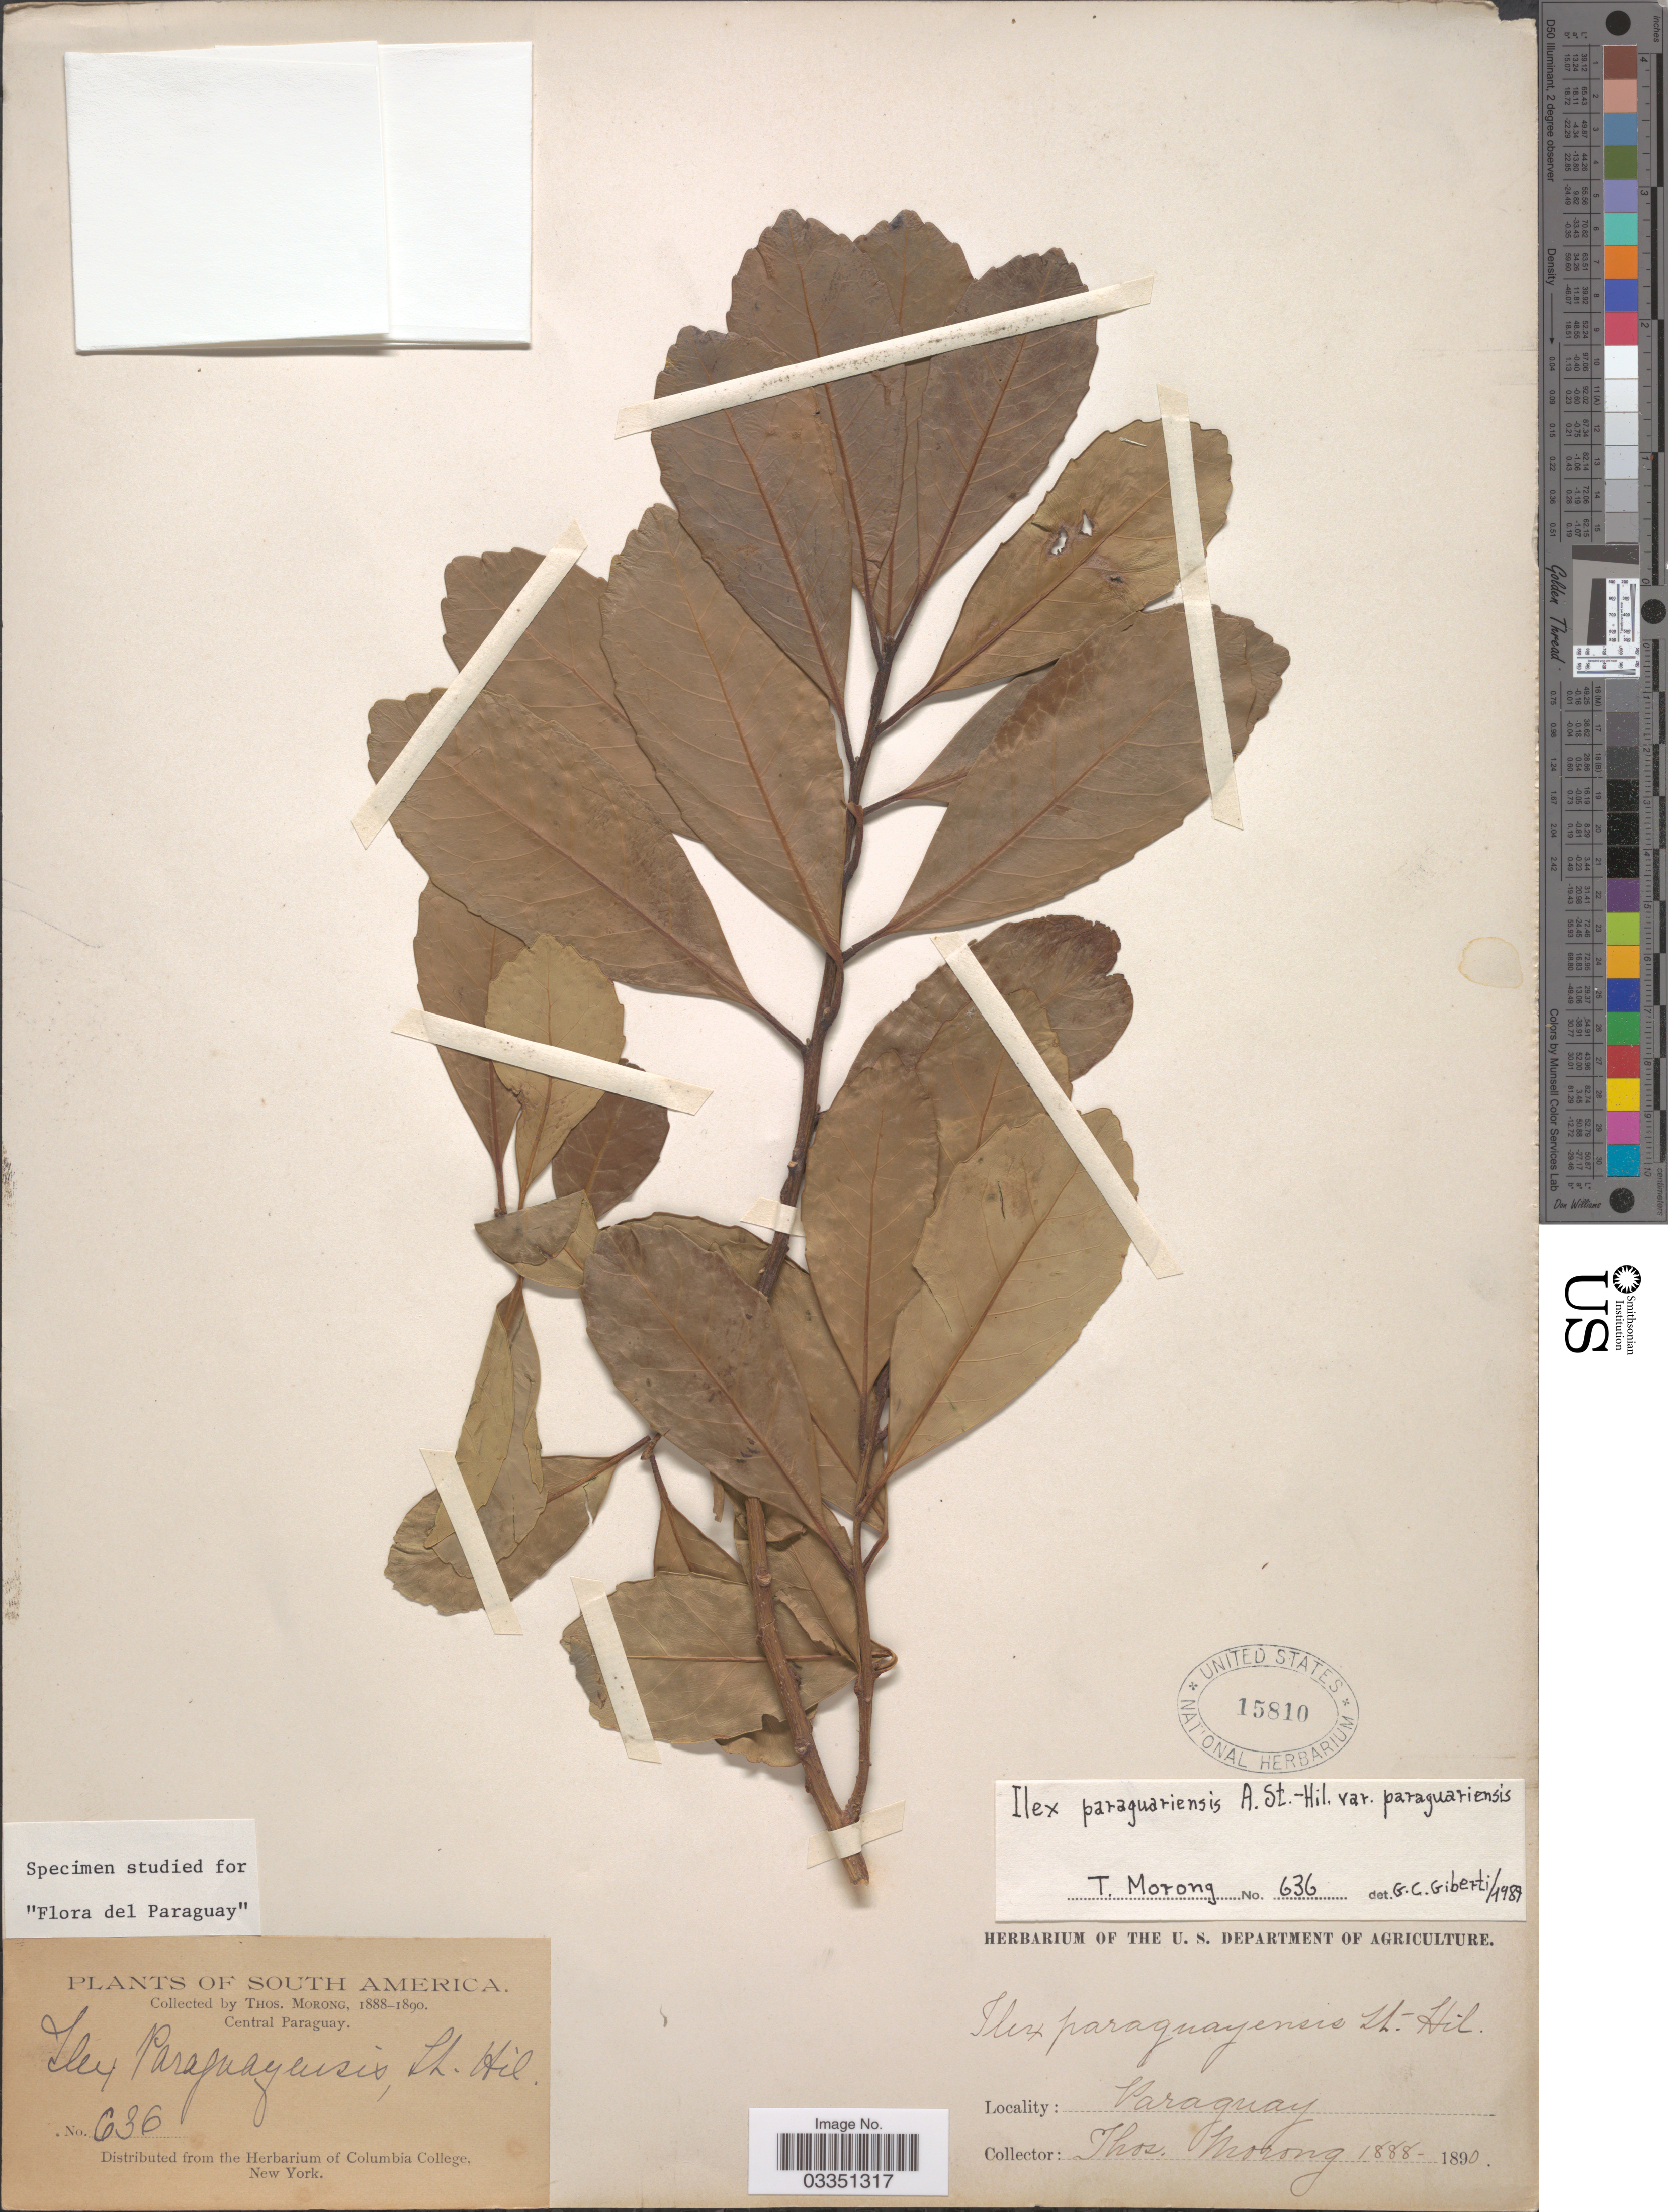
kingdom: Plantae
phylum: Tracheophyta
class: Magnoliopsida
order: Aquifoliales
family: Aquifoliaceae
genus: Ilex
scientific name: Ilex paraguariensis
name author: A. St.-Hil.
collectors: ex herb. T. Morong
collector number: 636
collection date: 1888/1890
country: Paraguay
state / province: Central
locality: Central Paraguay.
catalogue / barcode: US 15810